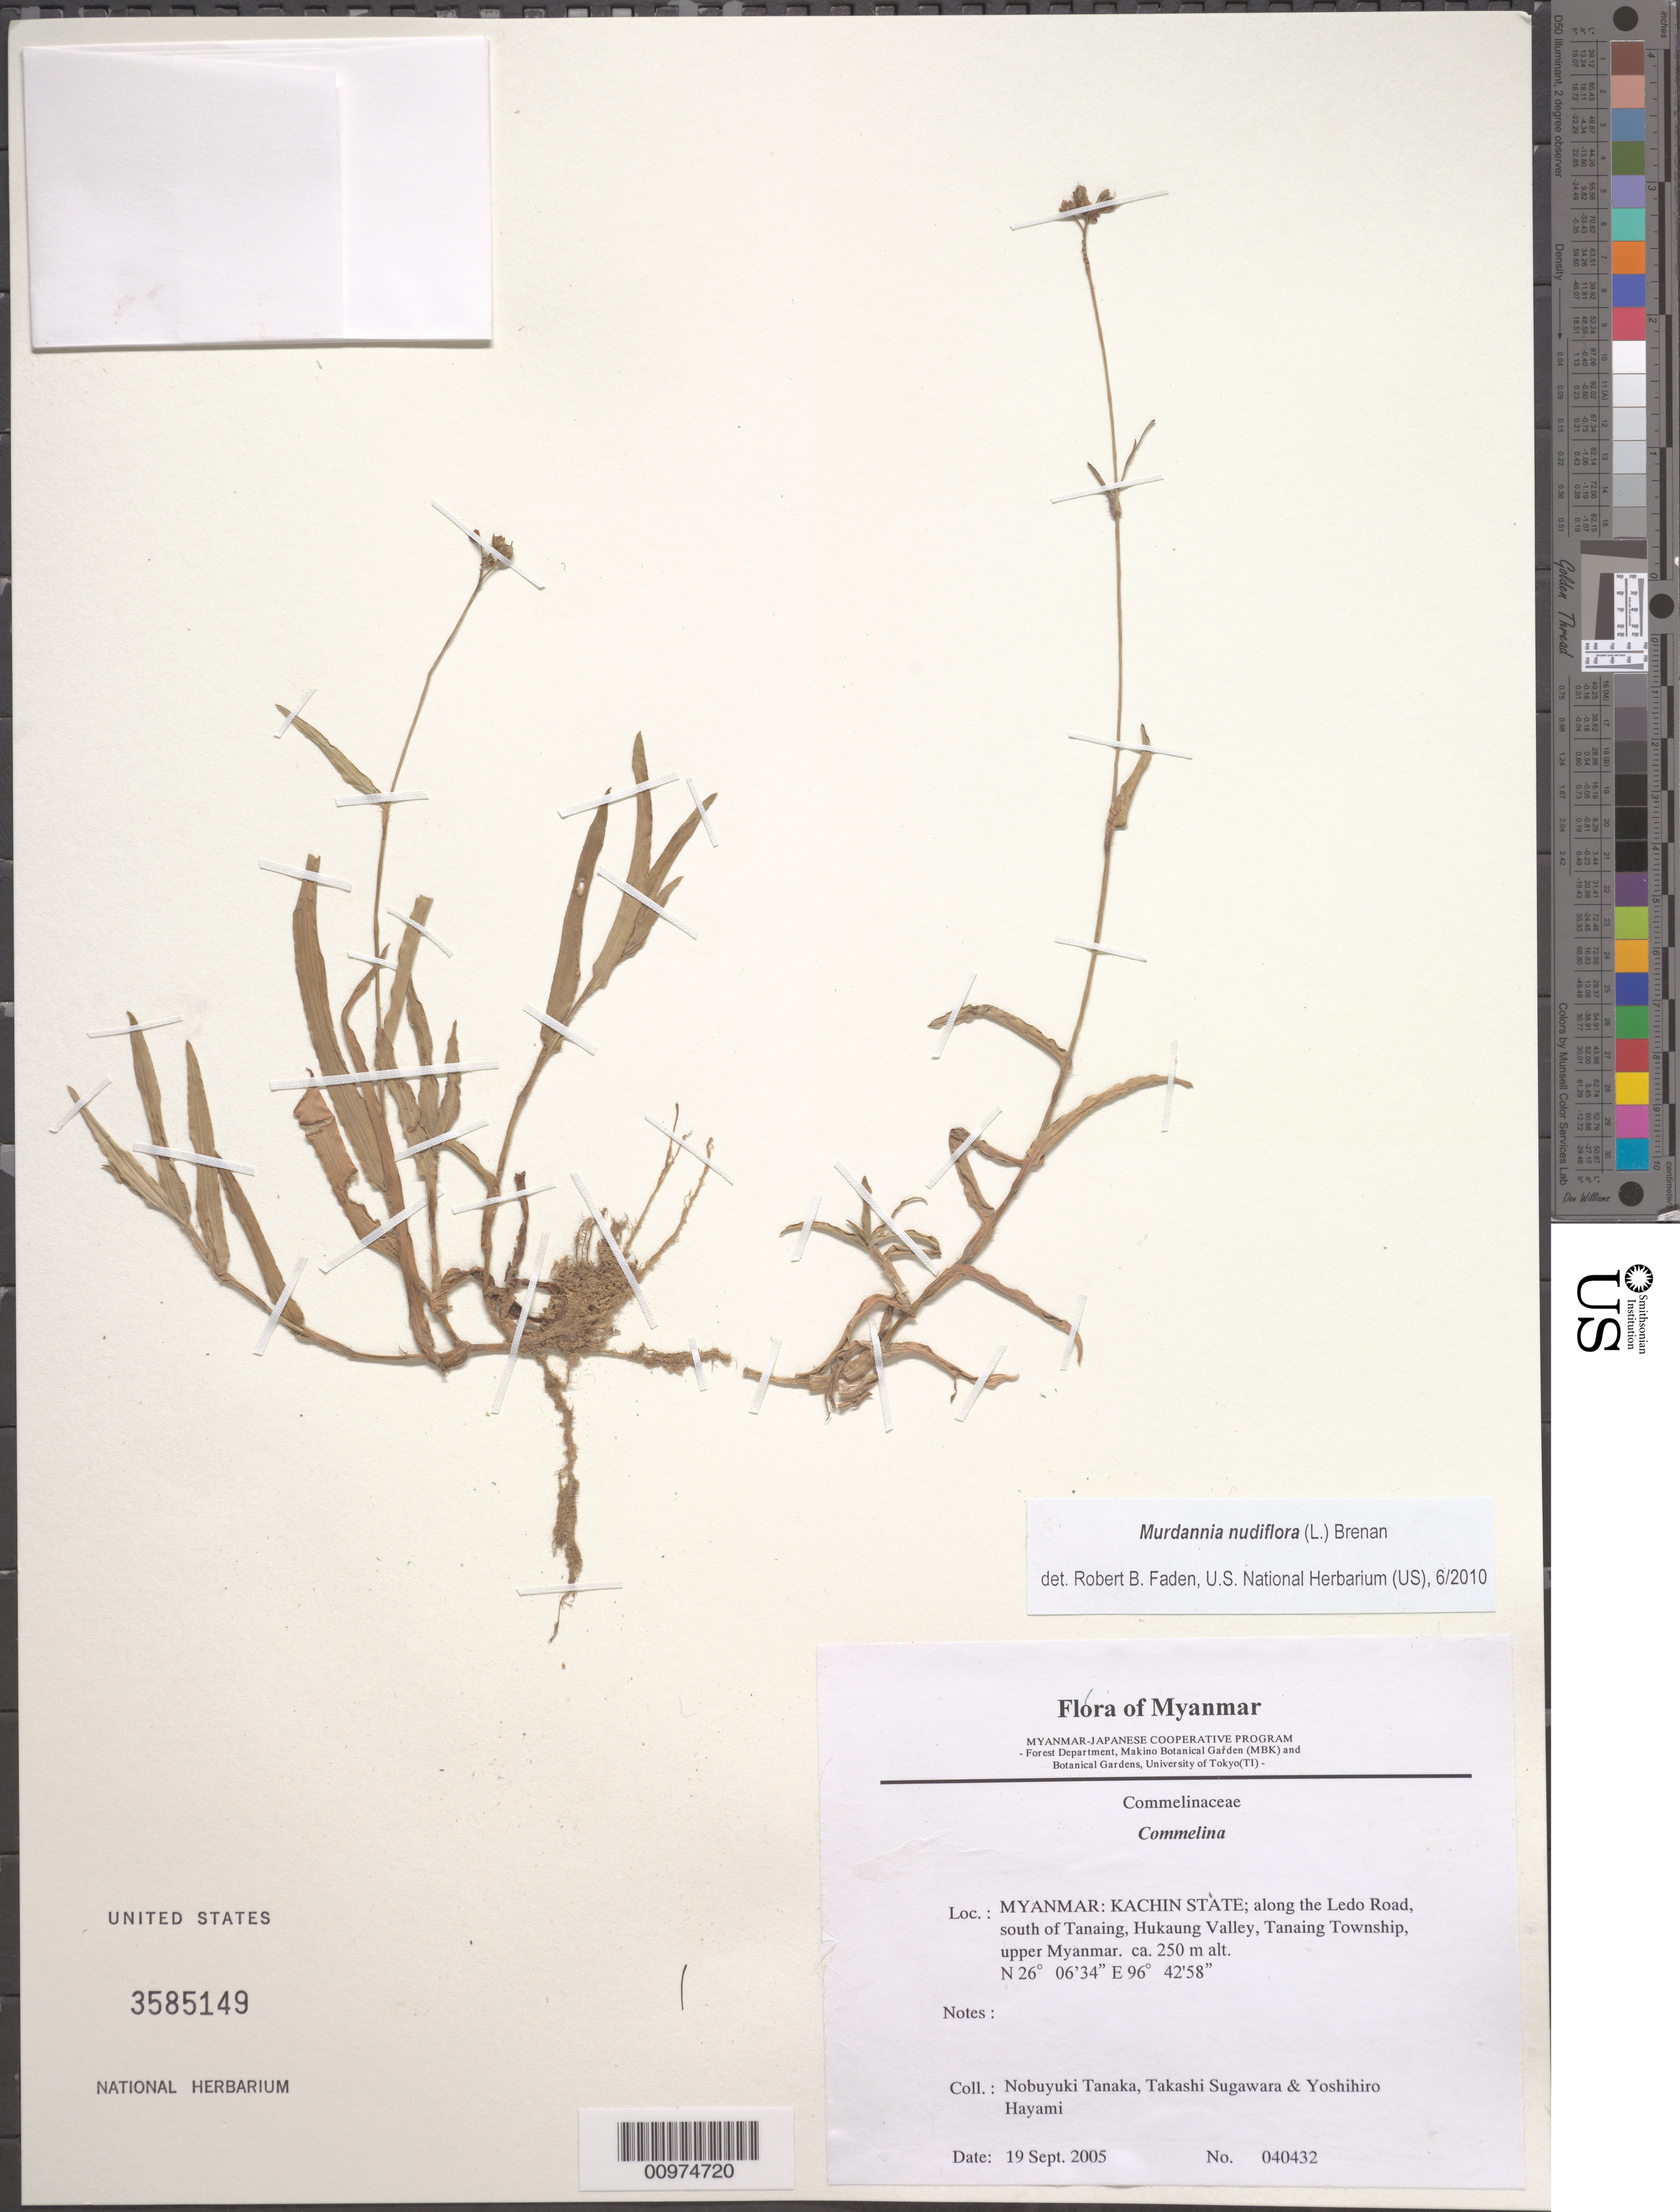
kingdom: Plantae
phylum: Tracheophyta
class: Liliopsida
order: Commelinales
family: Commelinaceae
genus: Murdannia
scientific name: Murdannia nudiflora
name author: (L.) Brenan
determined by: Faden, Robert B., (US), Smithsonian Institution - National Museum of Natural History (UNITED STATES)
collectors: N. Tanaka et al.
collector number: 040432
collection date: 2005-09-19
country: Myanmar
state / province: Kachin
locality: along the Ledo Road, south of Tanaing, Hukaung Valley, Tanaing Township, upper Myanmar.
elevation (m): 250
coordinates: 26 06 34 n, 96 42 58 e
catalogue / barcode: US 3585149